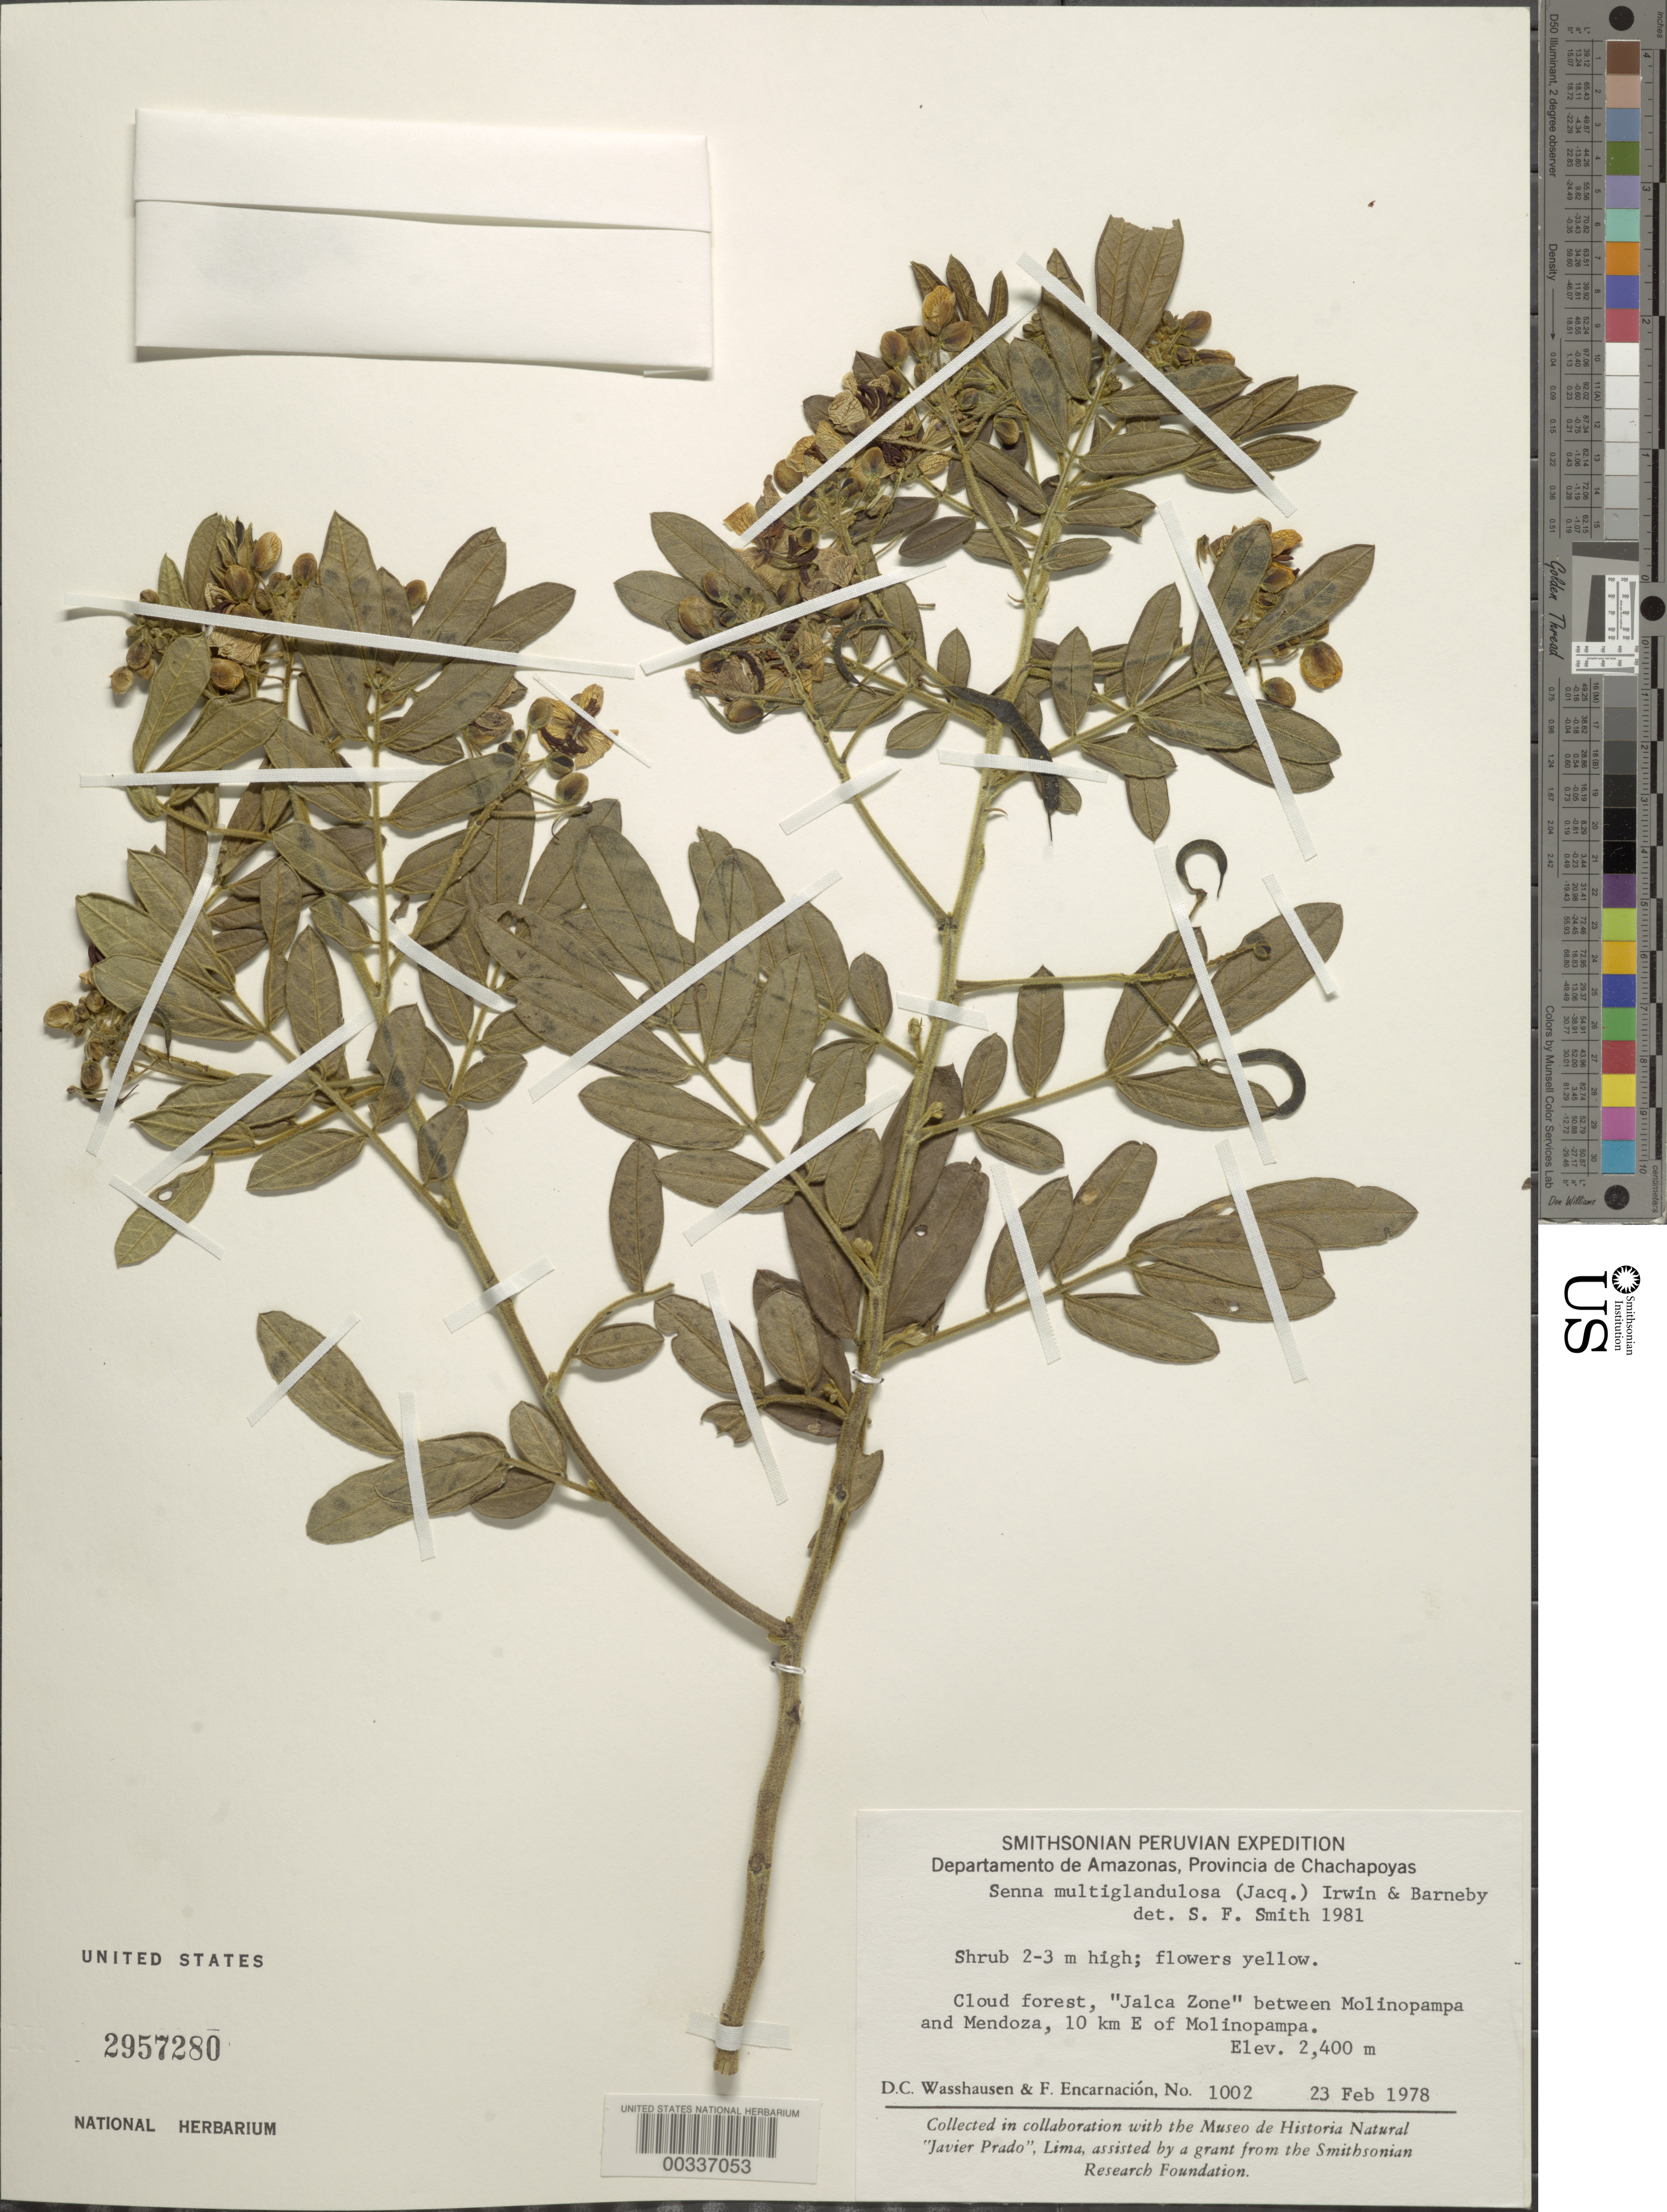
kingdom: Plantae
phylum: Tracheophyta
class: Magnoliopsida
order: Fabales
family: Fabaceae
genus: Senna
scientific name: Senna multiglandulosa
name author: (Jacq.) H.S. Irwin & Barneby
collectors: D. C. Wasshausen & F. Encarnación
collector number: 1002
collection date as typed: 23 Feb 1978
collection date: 1978-02-23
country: Peru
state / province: Amazonas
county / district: Chachapoyas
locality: between Molinopampa and Mendoza, 10 km E of Molinopampa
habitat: Cloud forest, "jalca zone"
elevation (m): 2400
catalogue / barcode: US 2957280